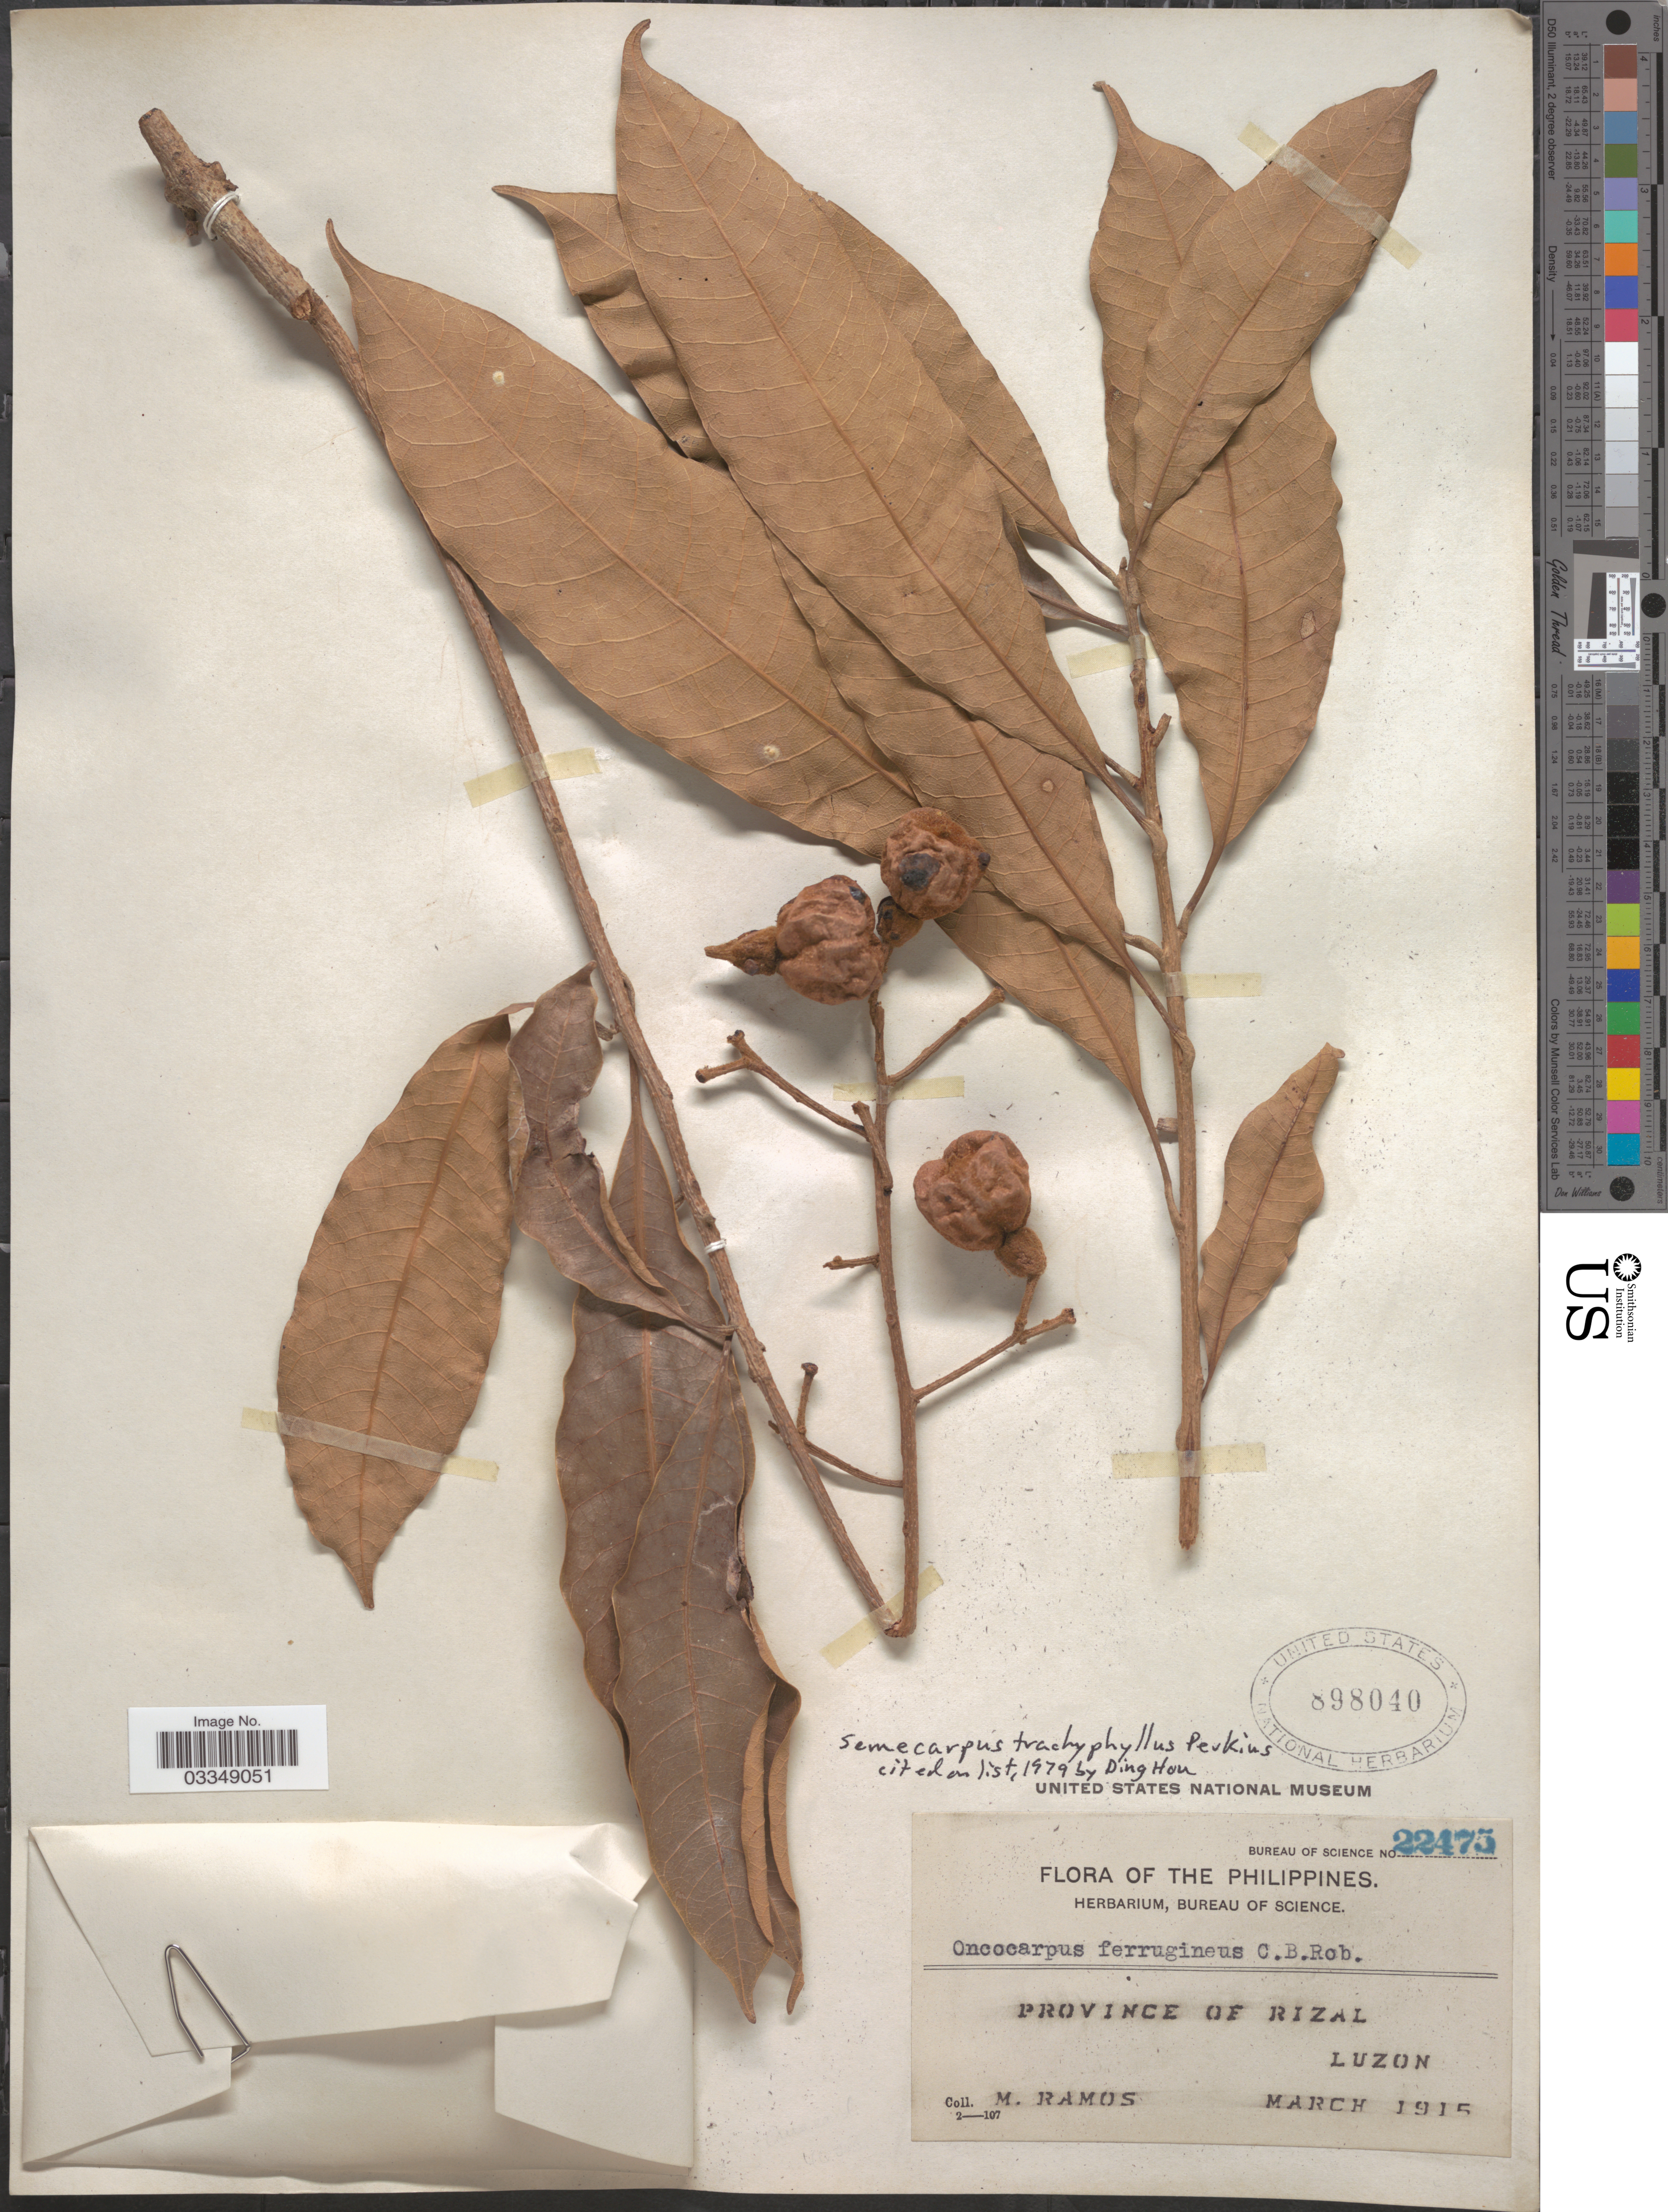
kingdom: Plantae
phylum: Tracheophyta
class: Magnoliopsida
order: Sapindales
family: Anacardiaceae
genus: Semecarpus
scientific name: Semecarpus trachyphyllus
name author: Perkins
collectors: M. Ramos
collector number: Bureau of Science 22475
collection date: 1915-03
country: Philippines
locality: Province of Rizal. Luzon.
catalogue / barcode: US 898040